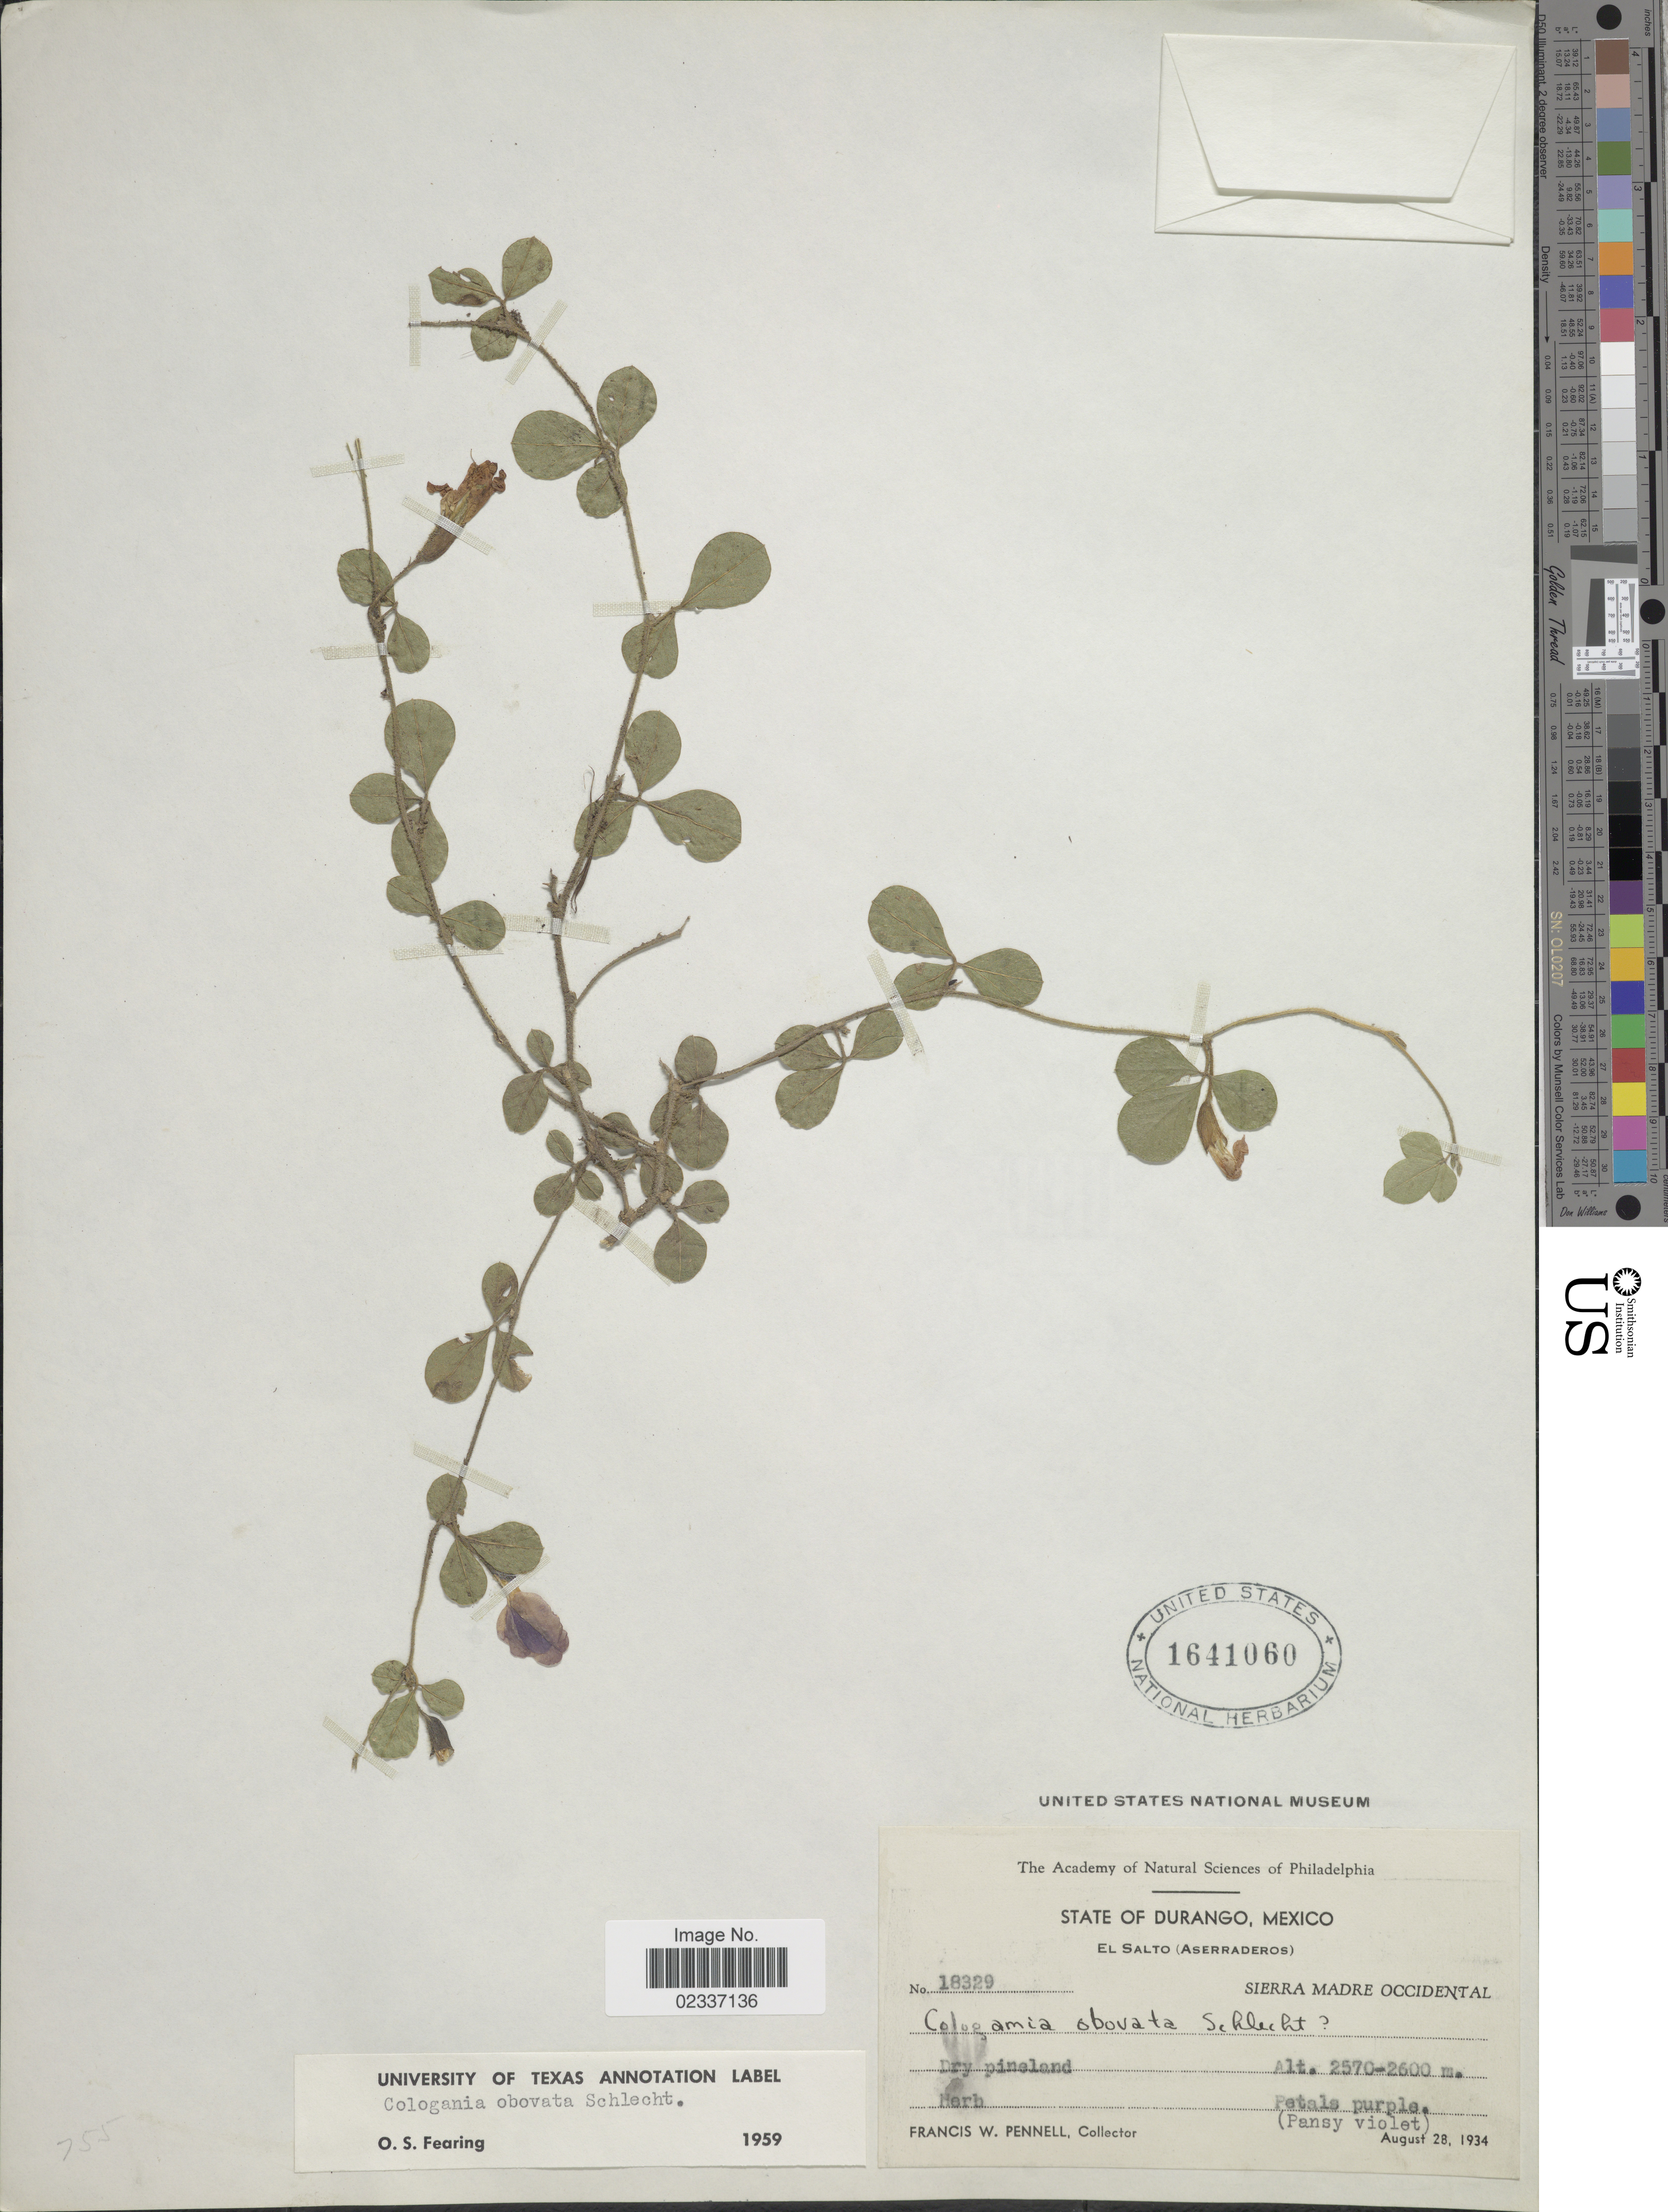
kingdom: Plantae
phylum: Tracheophyta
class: Magnoliopsida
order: Fabales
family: Fabaceae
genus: Cologania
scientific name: Cologania obovata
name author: Schltdl.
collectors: F. W. Pennell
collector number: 18329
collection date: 1934-08-28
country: Mexico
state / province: Durango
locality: El Salto (Aserraderos) Sierra Madre Occidental, Dry pineland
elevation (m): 2570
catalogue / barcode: US 1641060